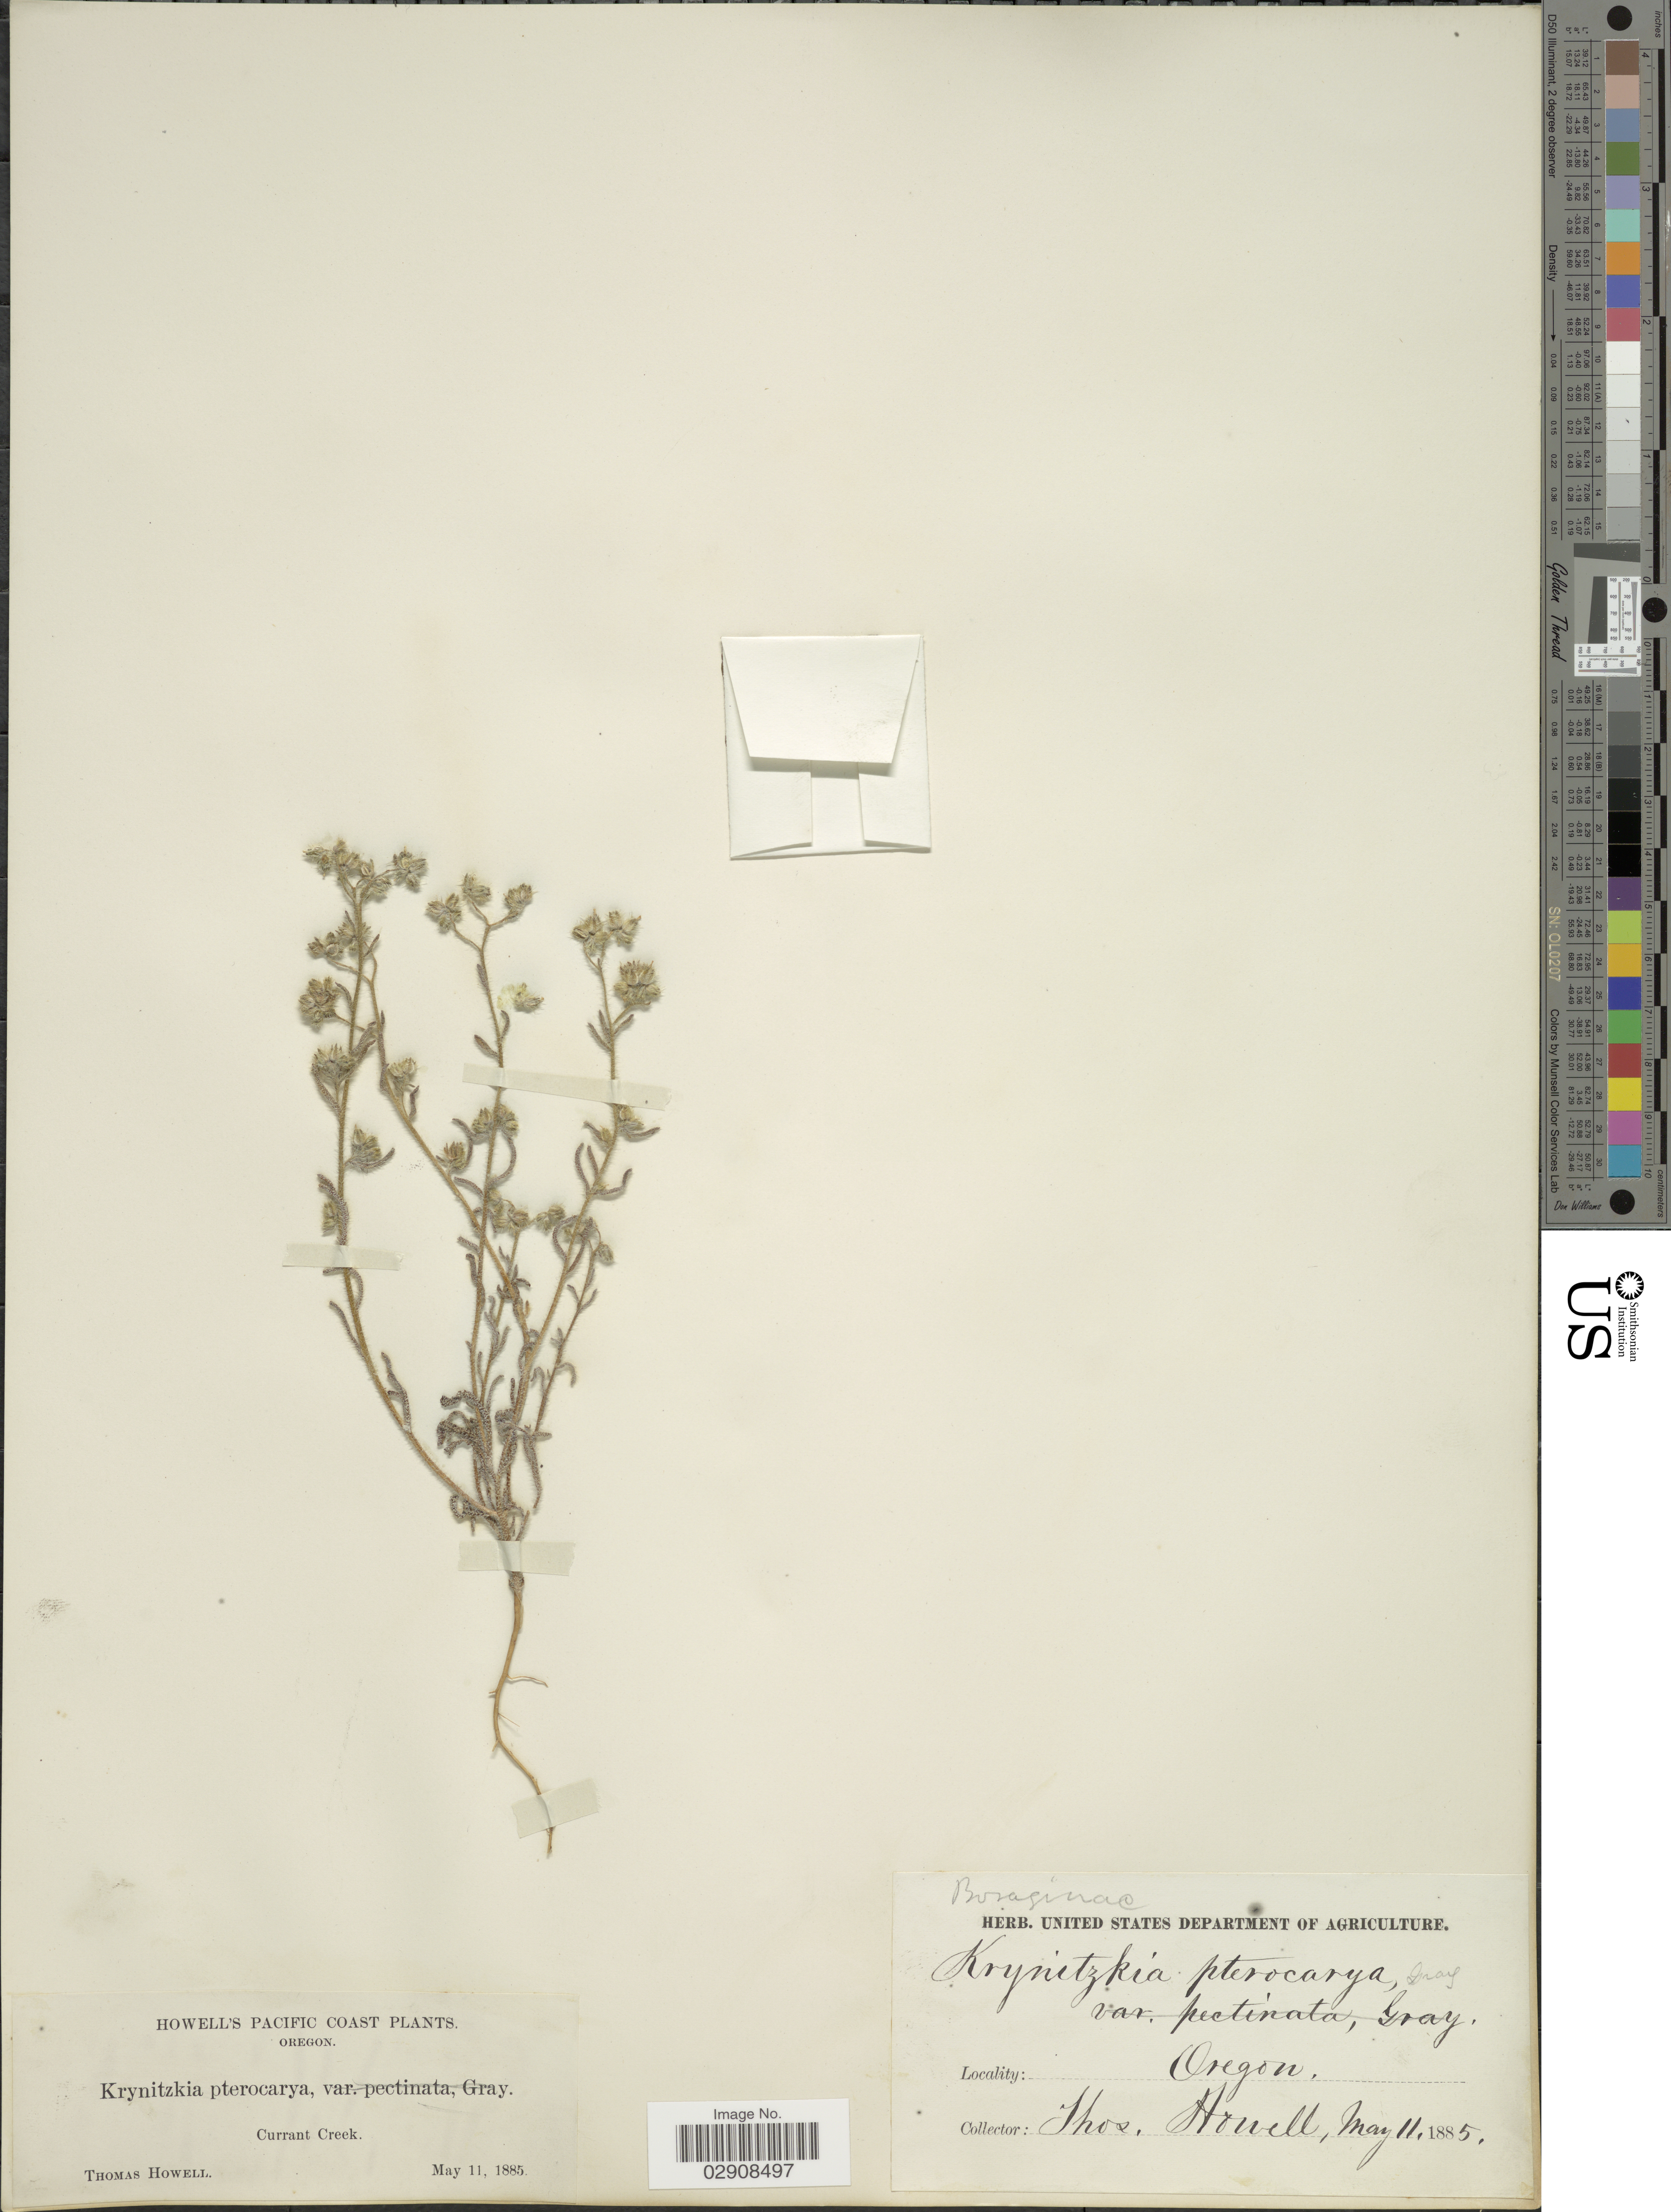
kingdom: Plantae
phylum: Tracheophyta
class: Magnoliopsida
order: Boraginales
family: Boraginaceae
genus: Cryptantha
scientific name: Cryptantha pterocarya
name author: (Torr.) Greene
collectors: T. Howell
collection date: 1885-05-11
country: United States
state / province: Oregon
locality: Pacific Coast. Currant Creek.